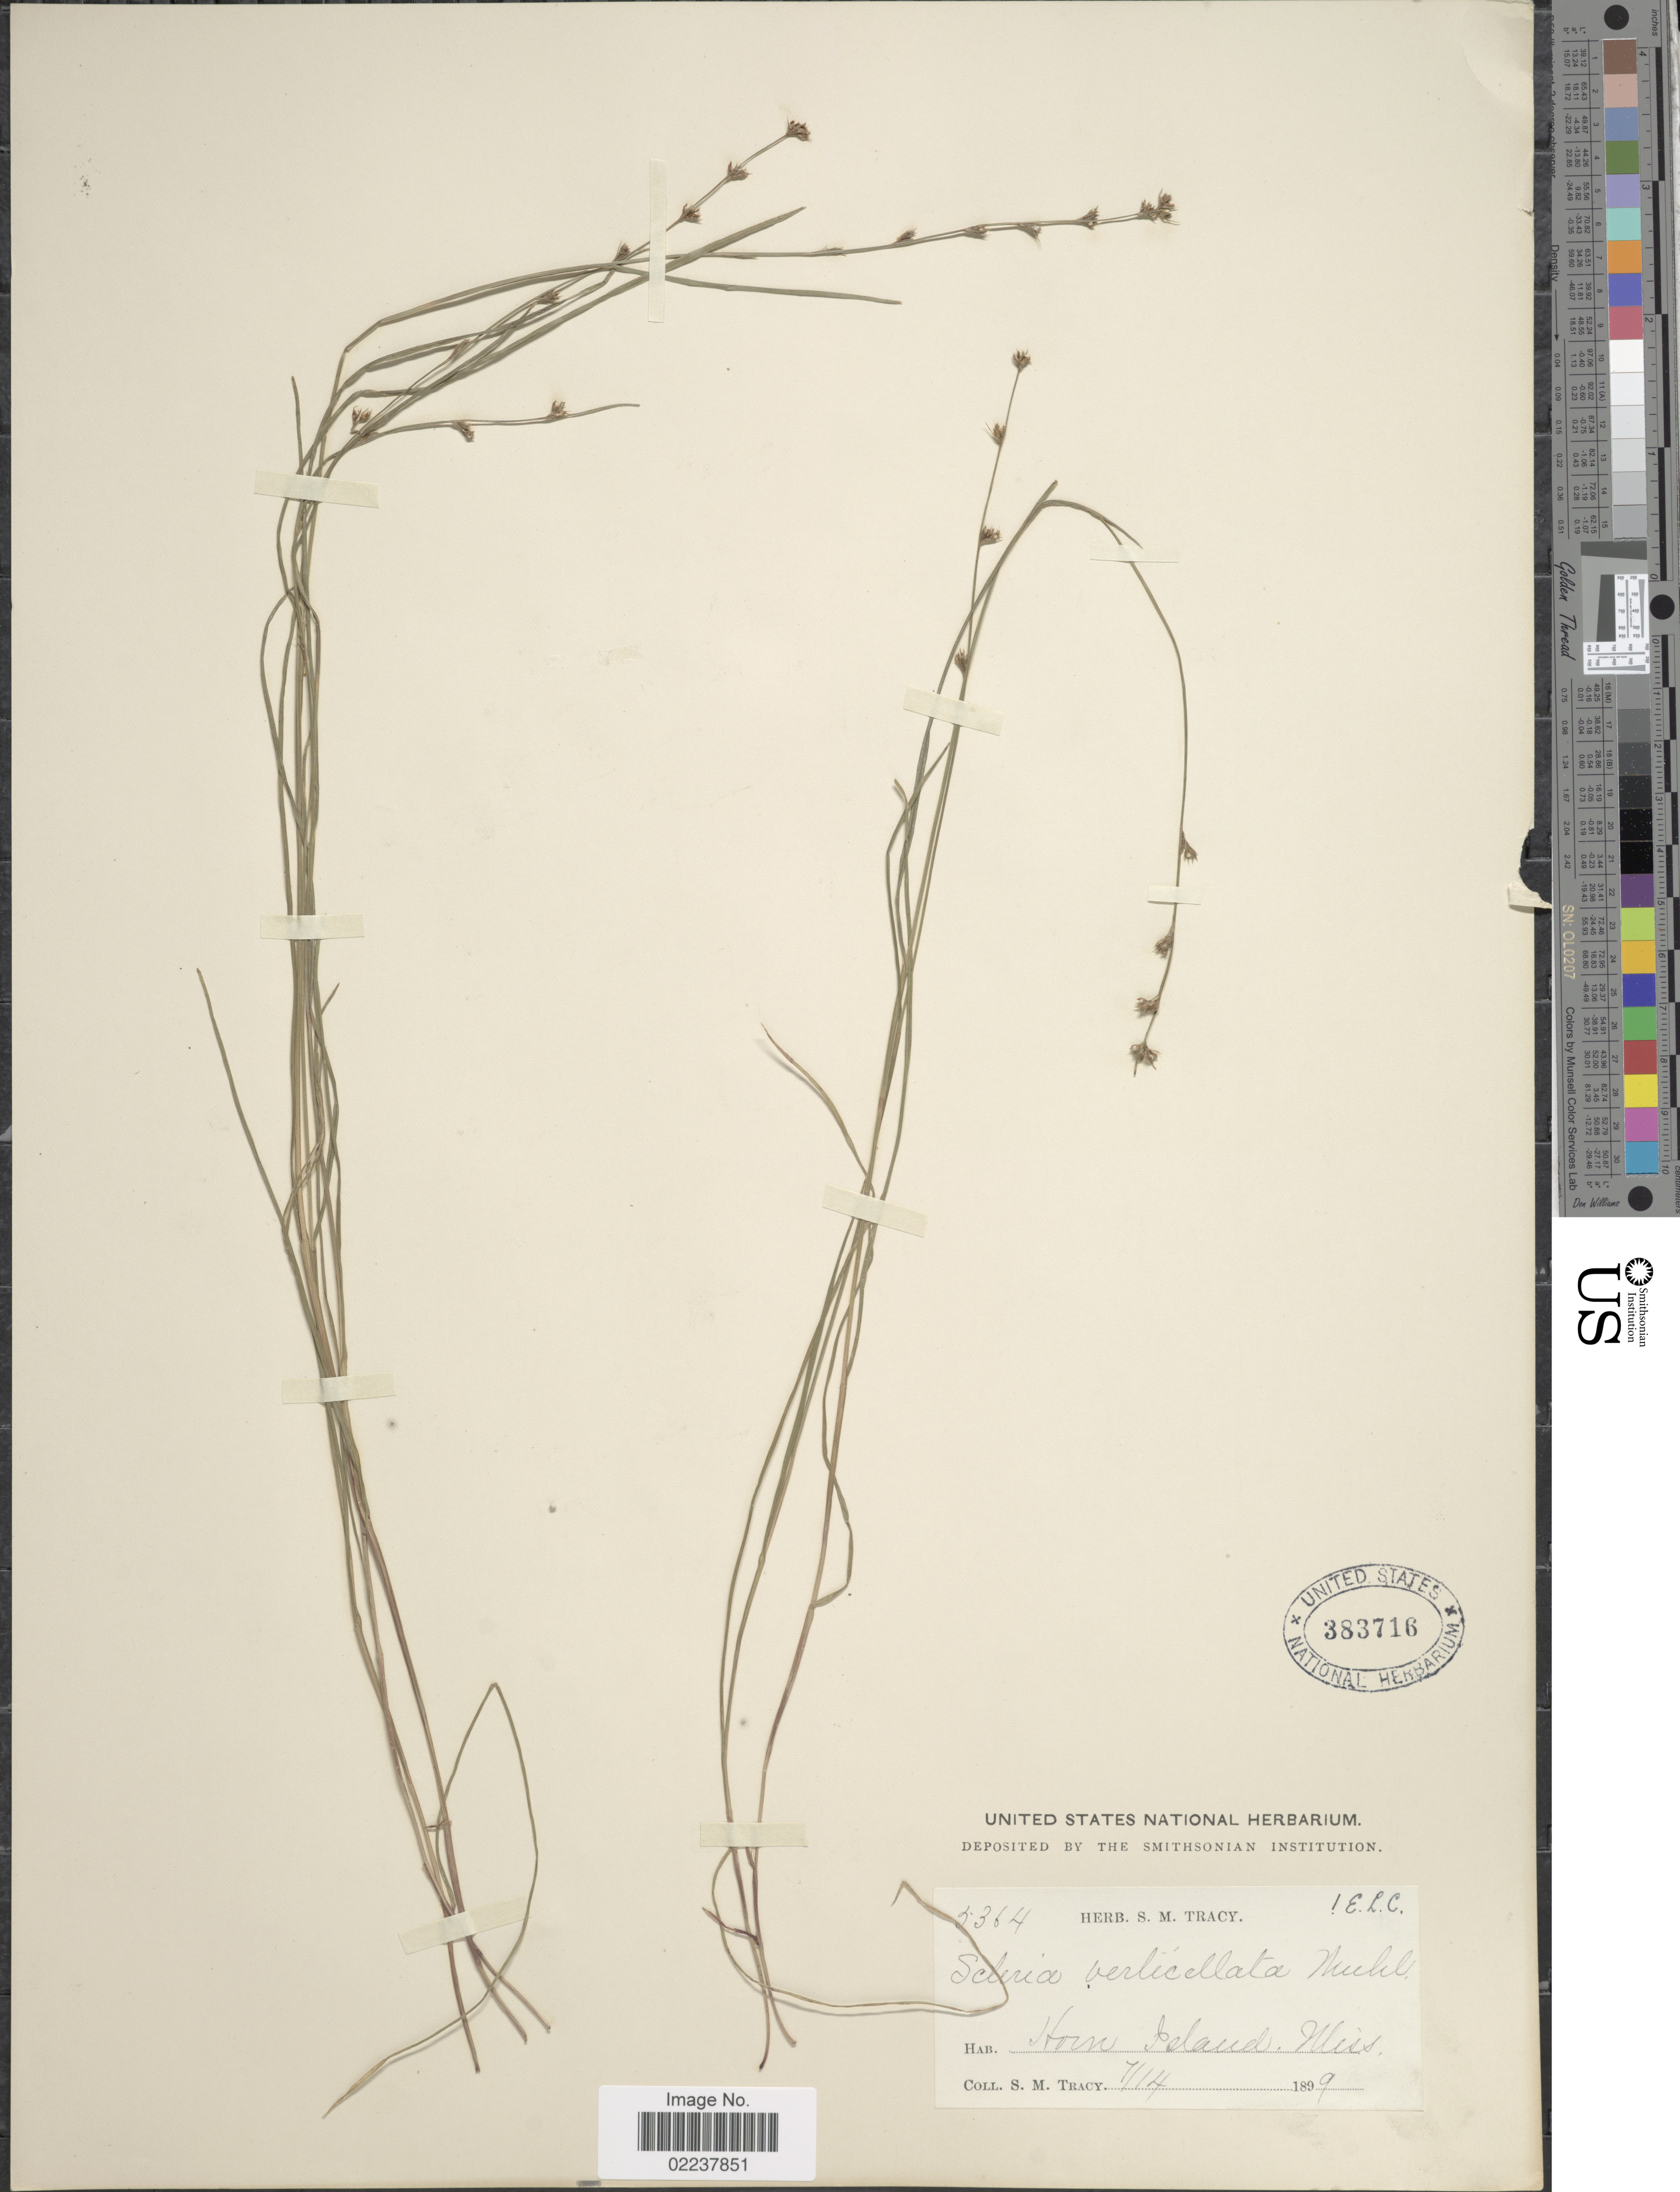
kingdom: Plantae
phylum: Tracheophyta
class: Liliopsida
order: Poales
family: Cyperaceae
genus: Scleria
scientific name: Scleria verticillata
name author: Muhl. ex Willd.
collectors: S. M. Tracy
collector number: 5364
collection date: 1899-07-14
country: United States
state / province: Mississippi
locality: Horn Island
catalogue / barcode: US 383716